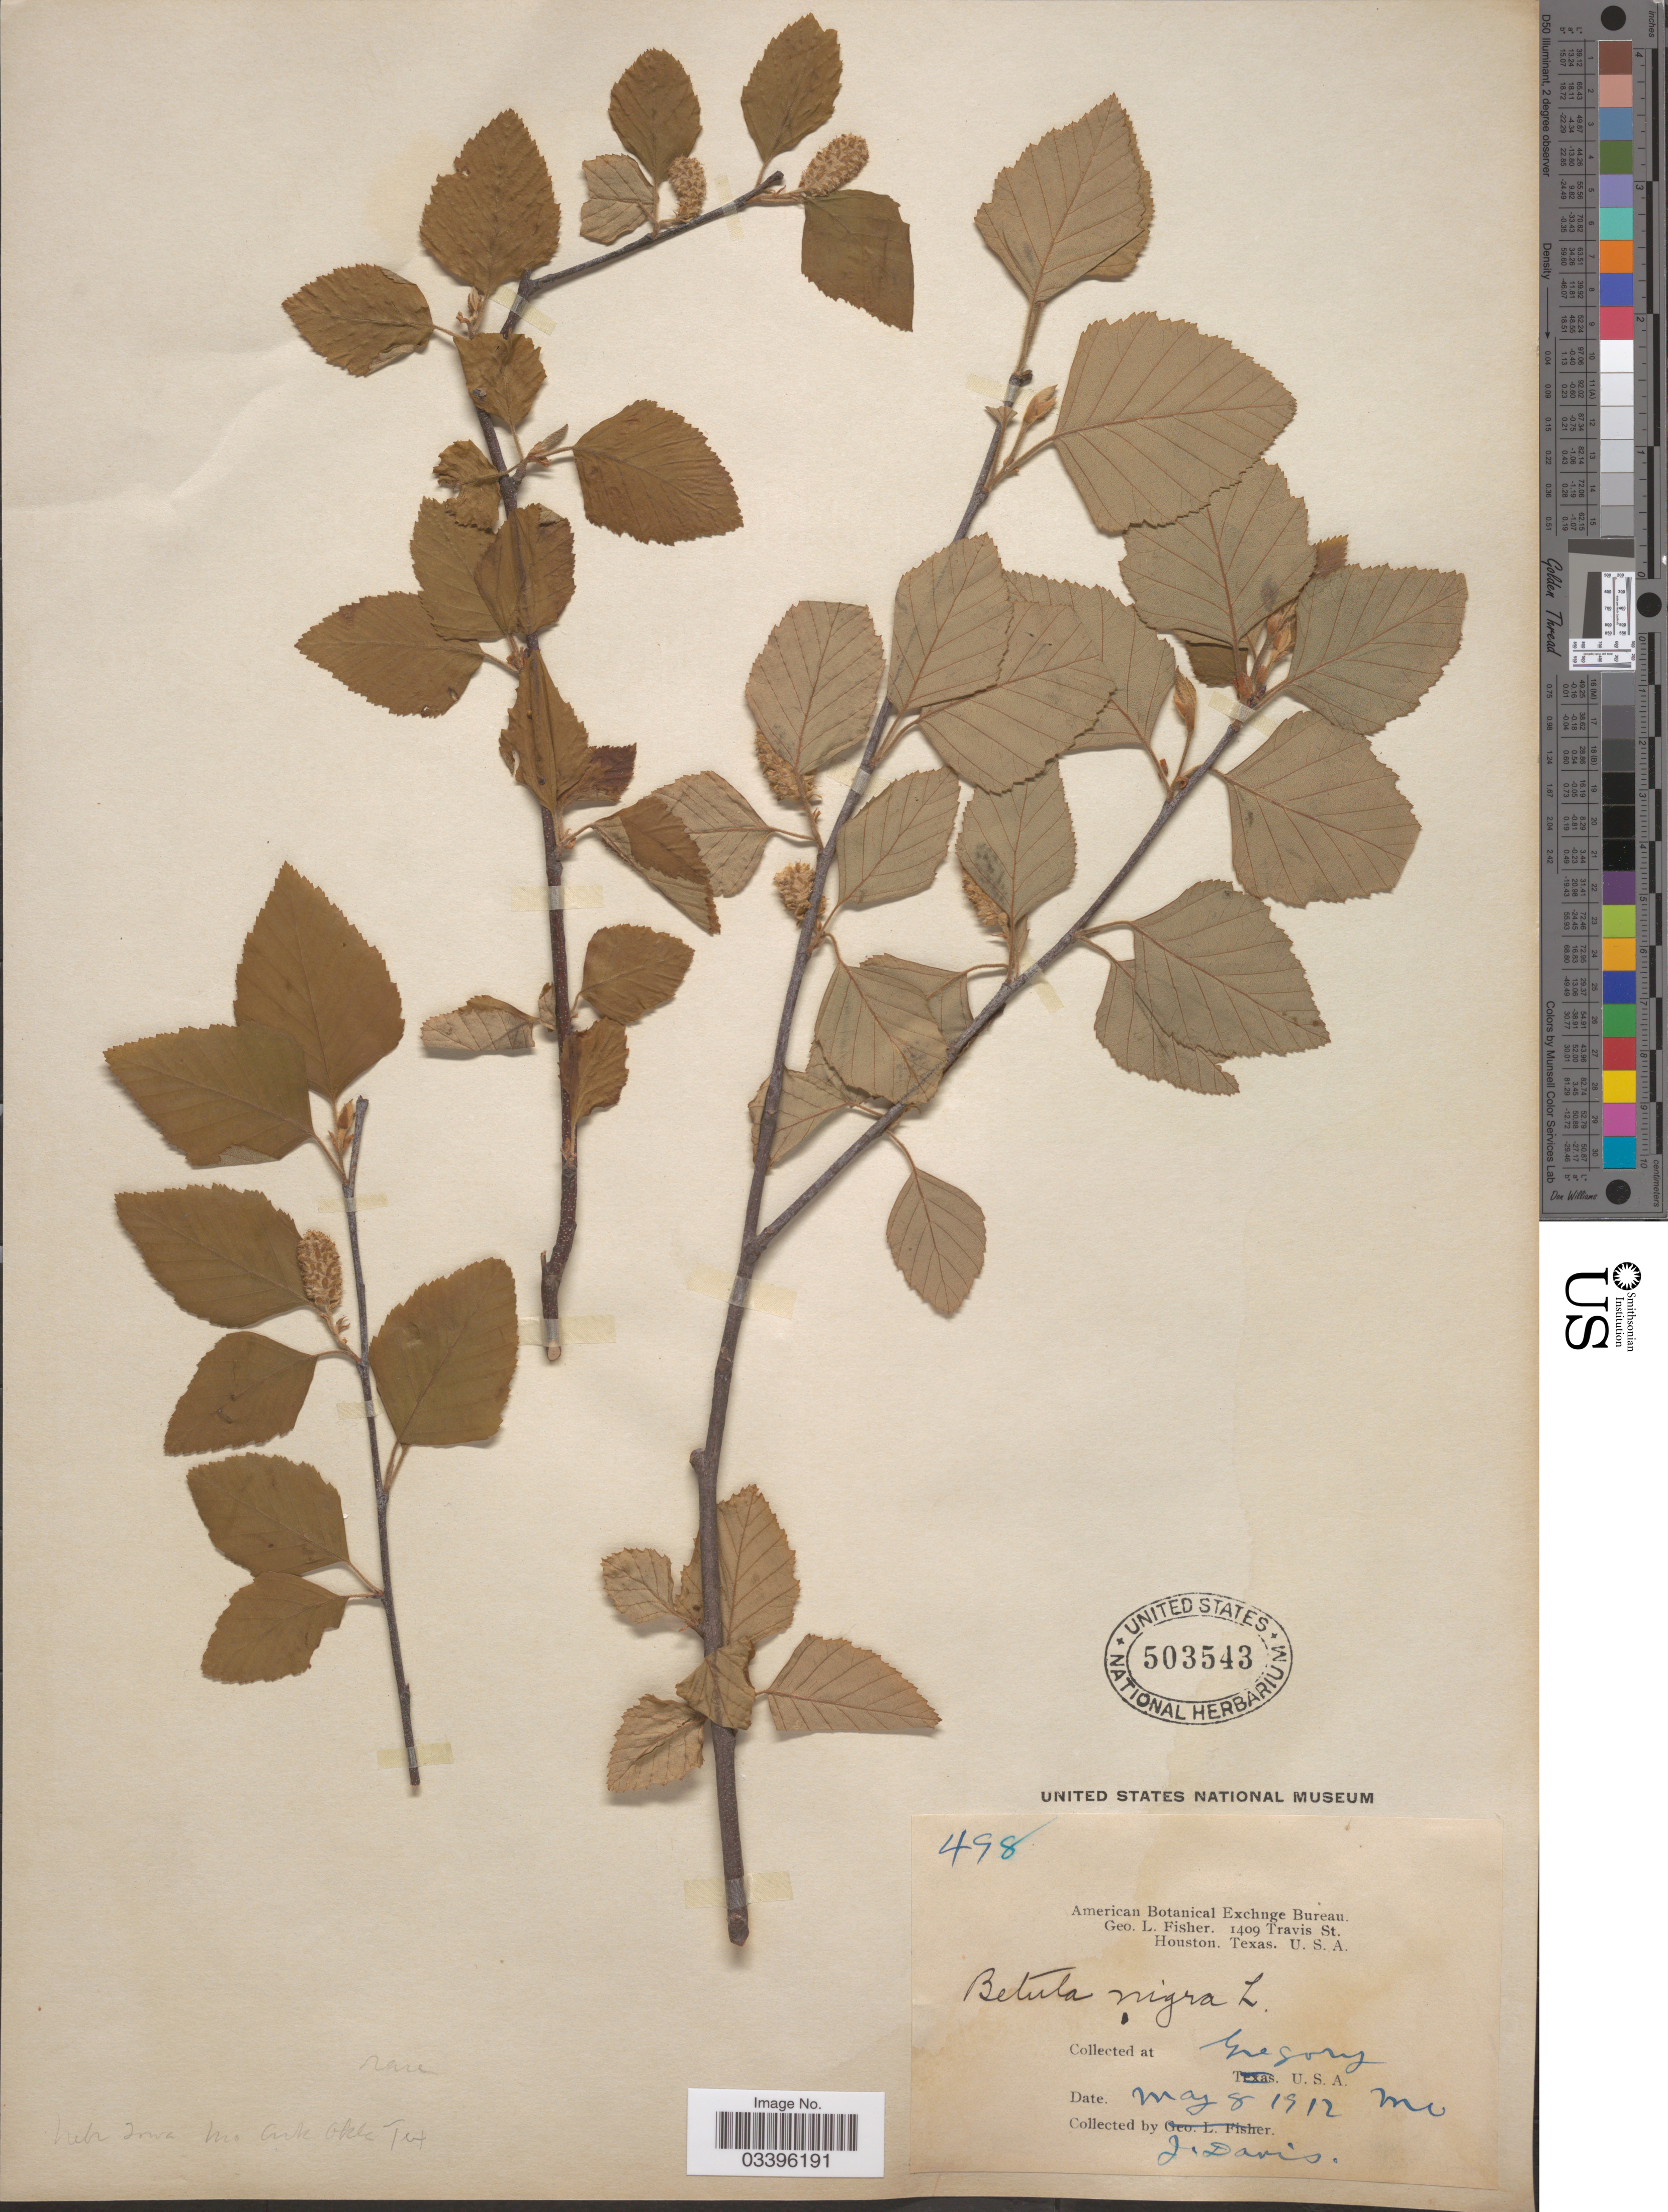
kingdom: Plantae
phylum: Tracheophyta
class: Magnoliopsida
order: Fagales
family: Betulaceae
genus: Betula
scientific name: Betula nigra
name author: L.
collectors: J. Davis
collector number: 498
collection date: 1912-05-08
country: United States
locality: Gregory.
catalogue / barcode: US 503543